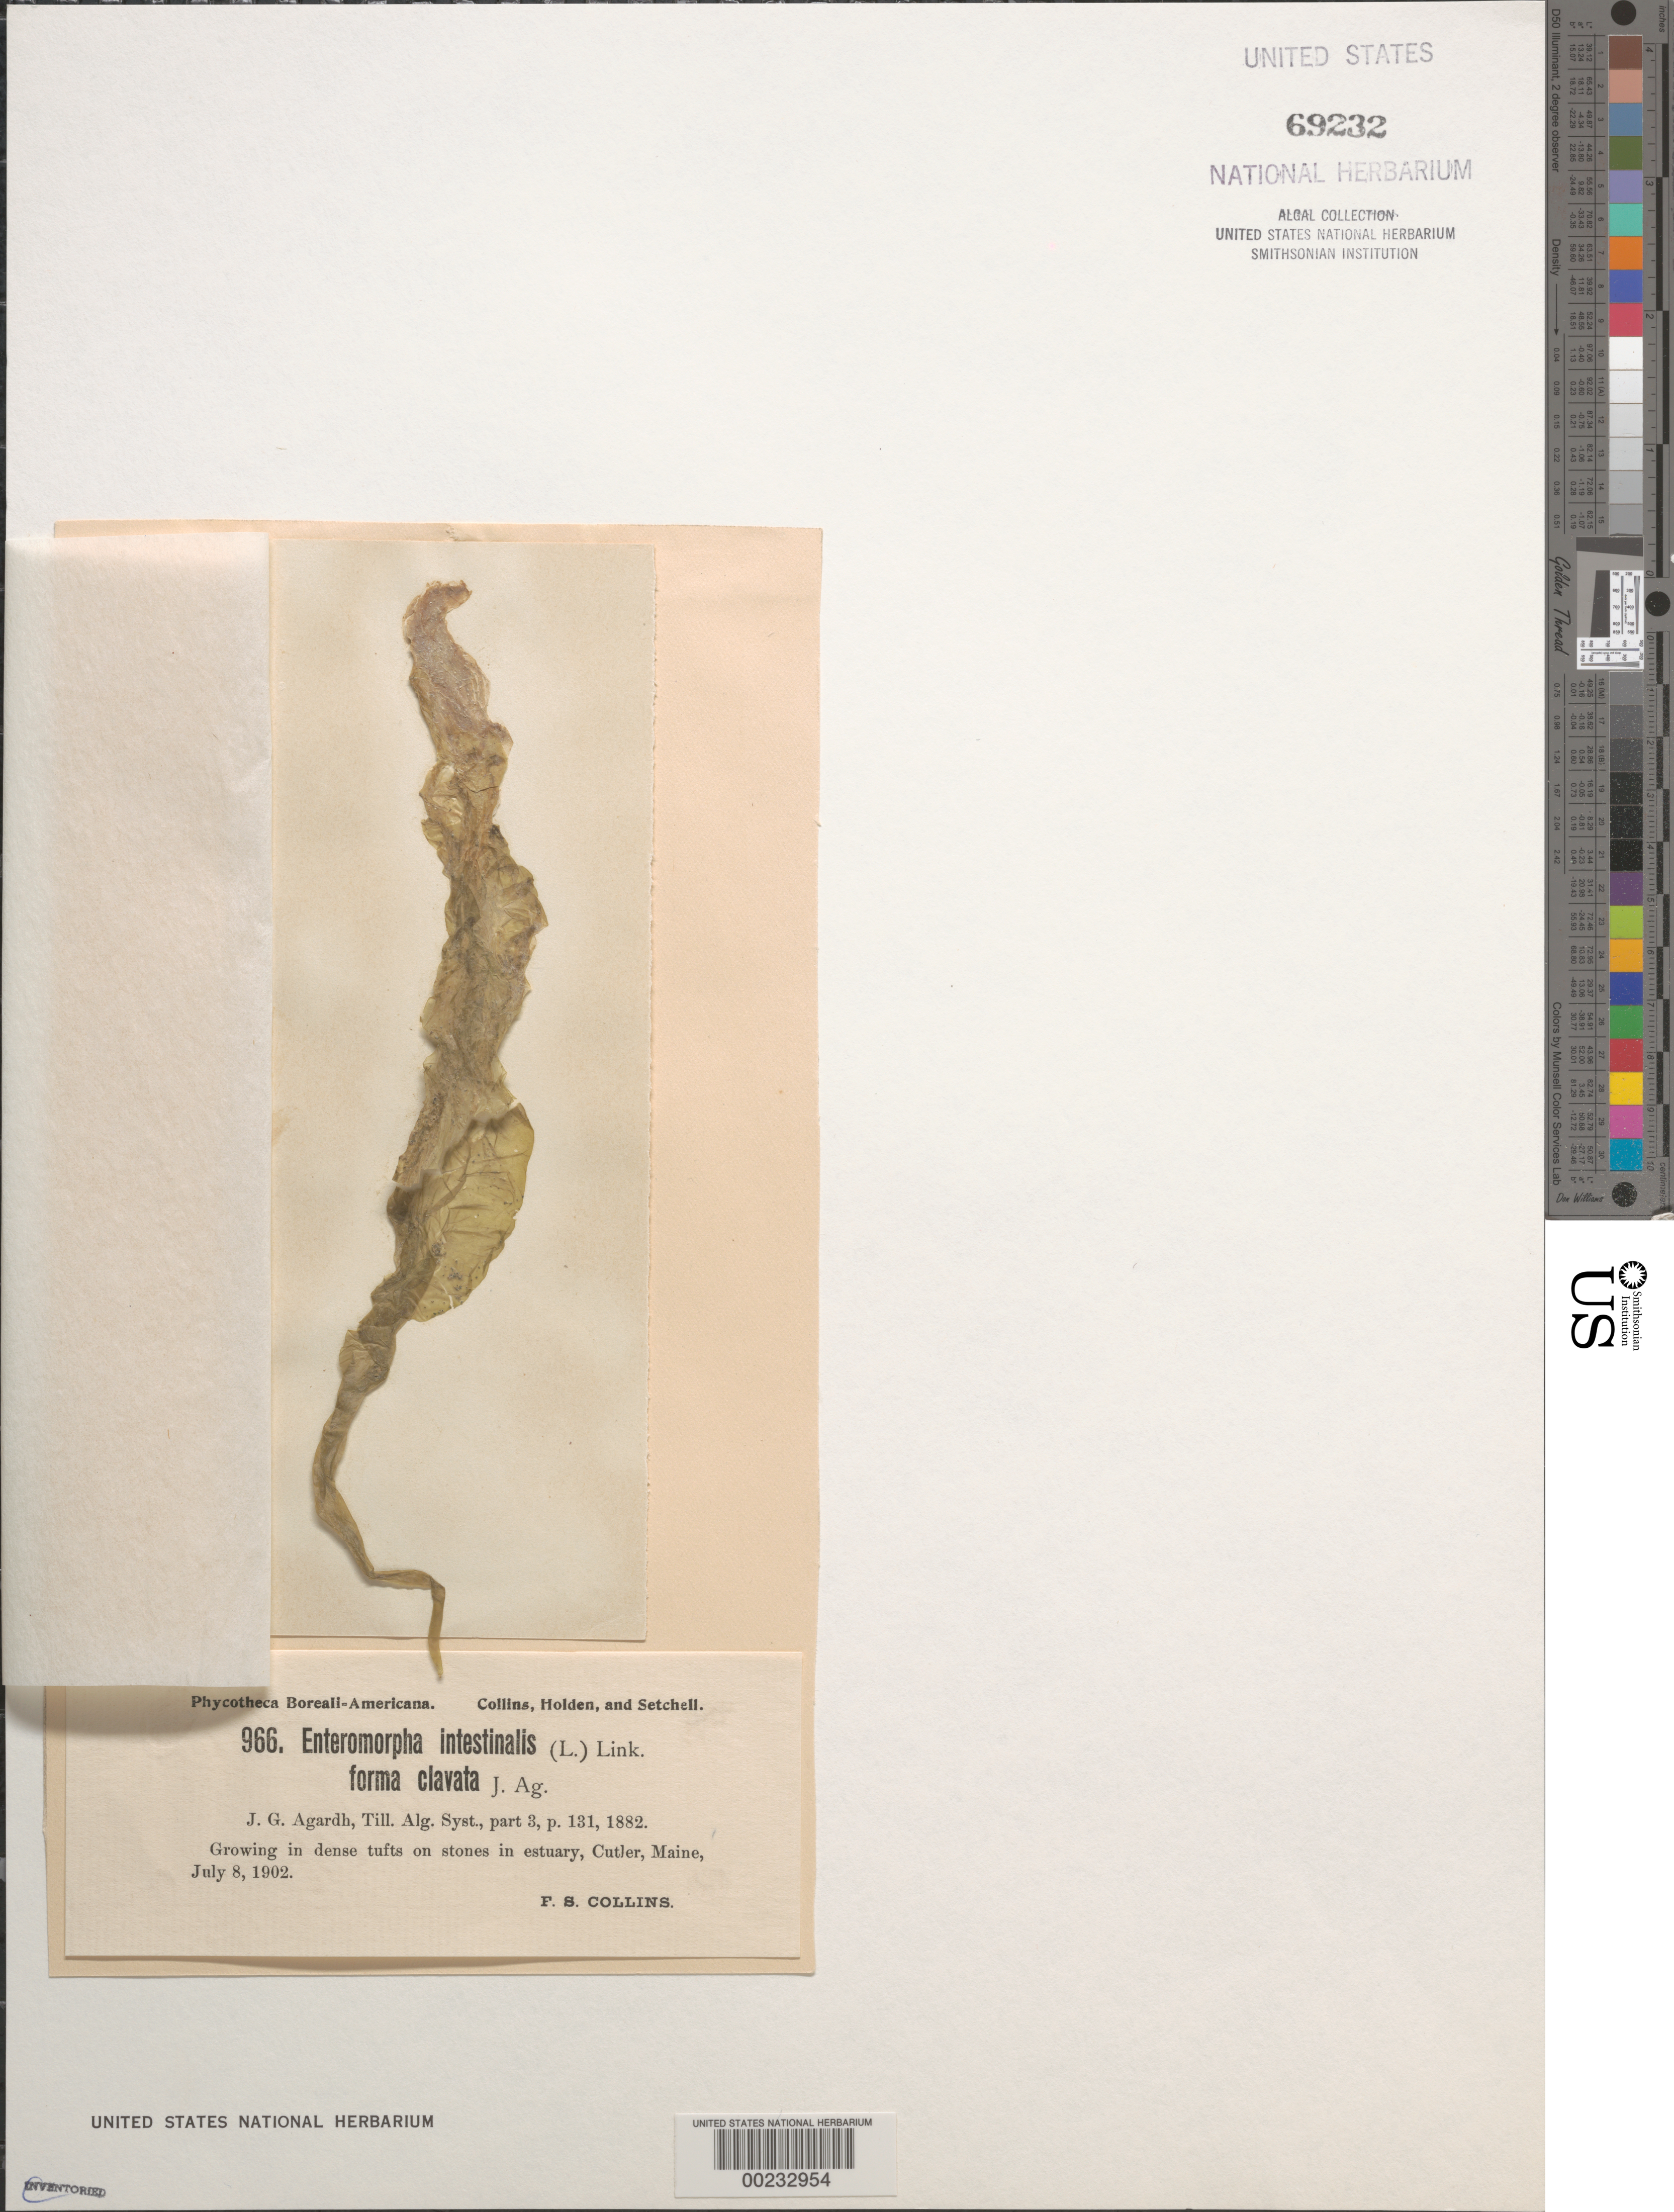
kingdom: Plantae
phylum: Chlorophyta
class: Ulvophyceae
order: Ulvales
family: Ulvaceae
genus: Ulva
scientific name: Ulva intestinalis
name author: L.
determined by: Algae name updating Project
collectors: F. Collins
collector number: PB-A 966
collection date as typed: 08 Jul 1902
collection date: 1902-07-08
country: United States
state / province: Maine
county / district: Washington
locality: Cutler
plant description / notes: Collins, Holden & Setchell, Phycotheca Boreali-Americana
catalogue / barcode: US 69232